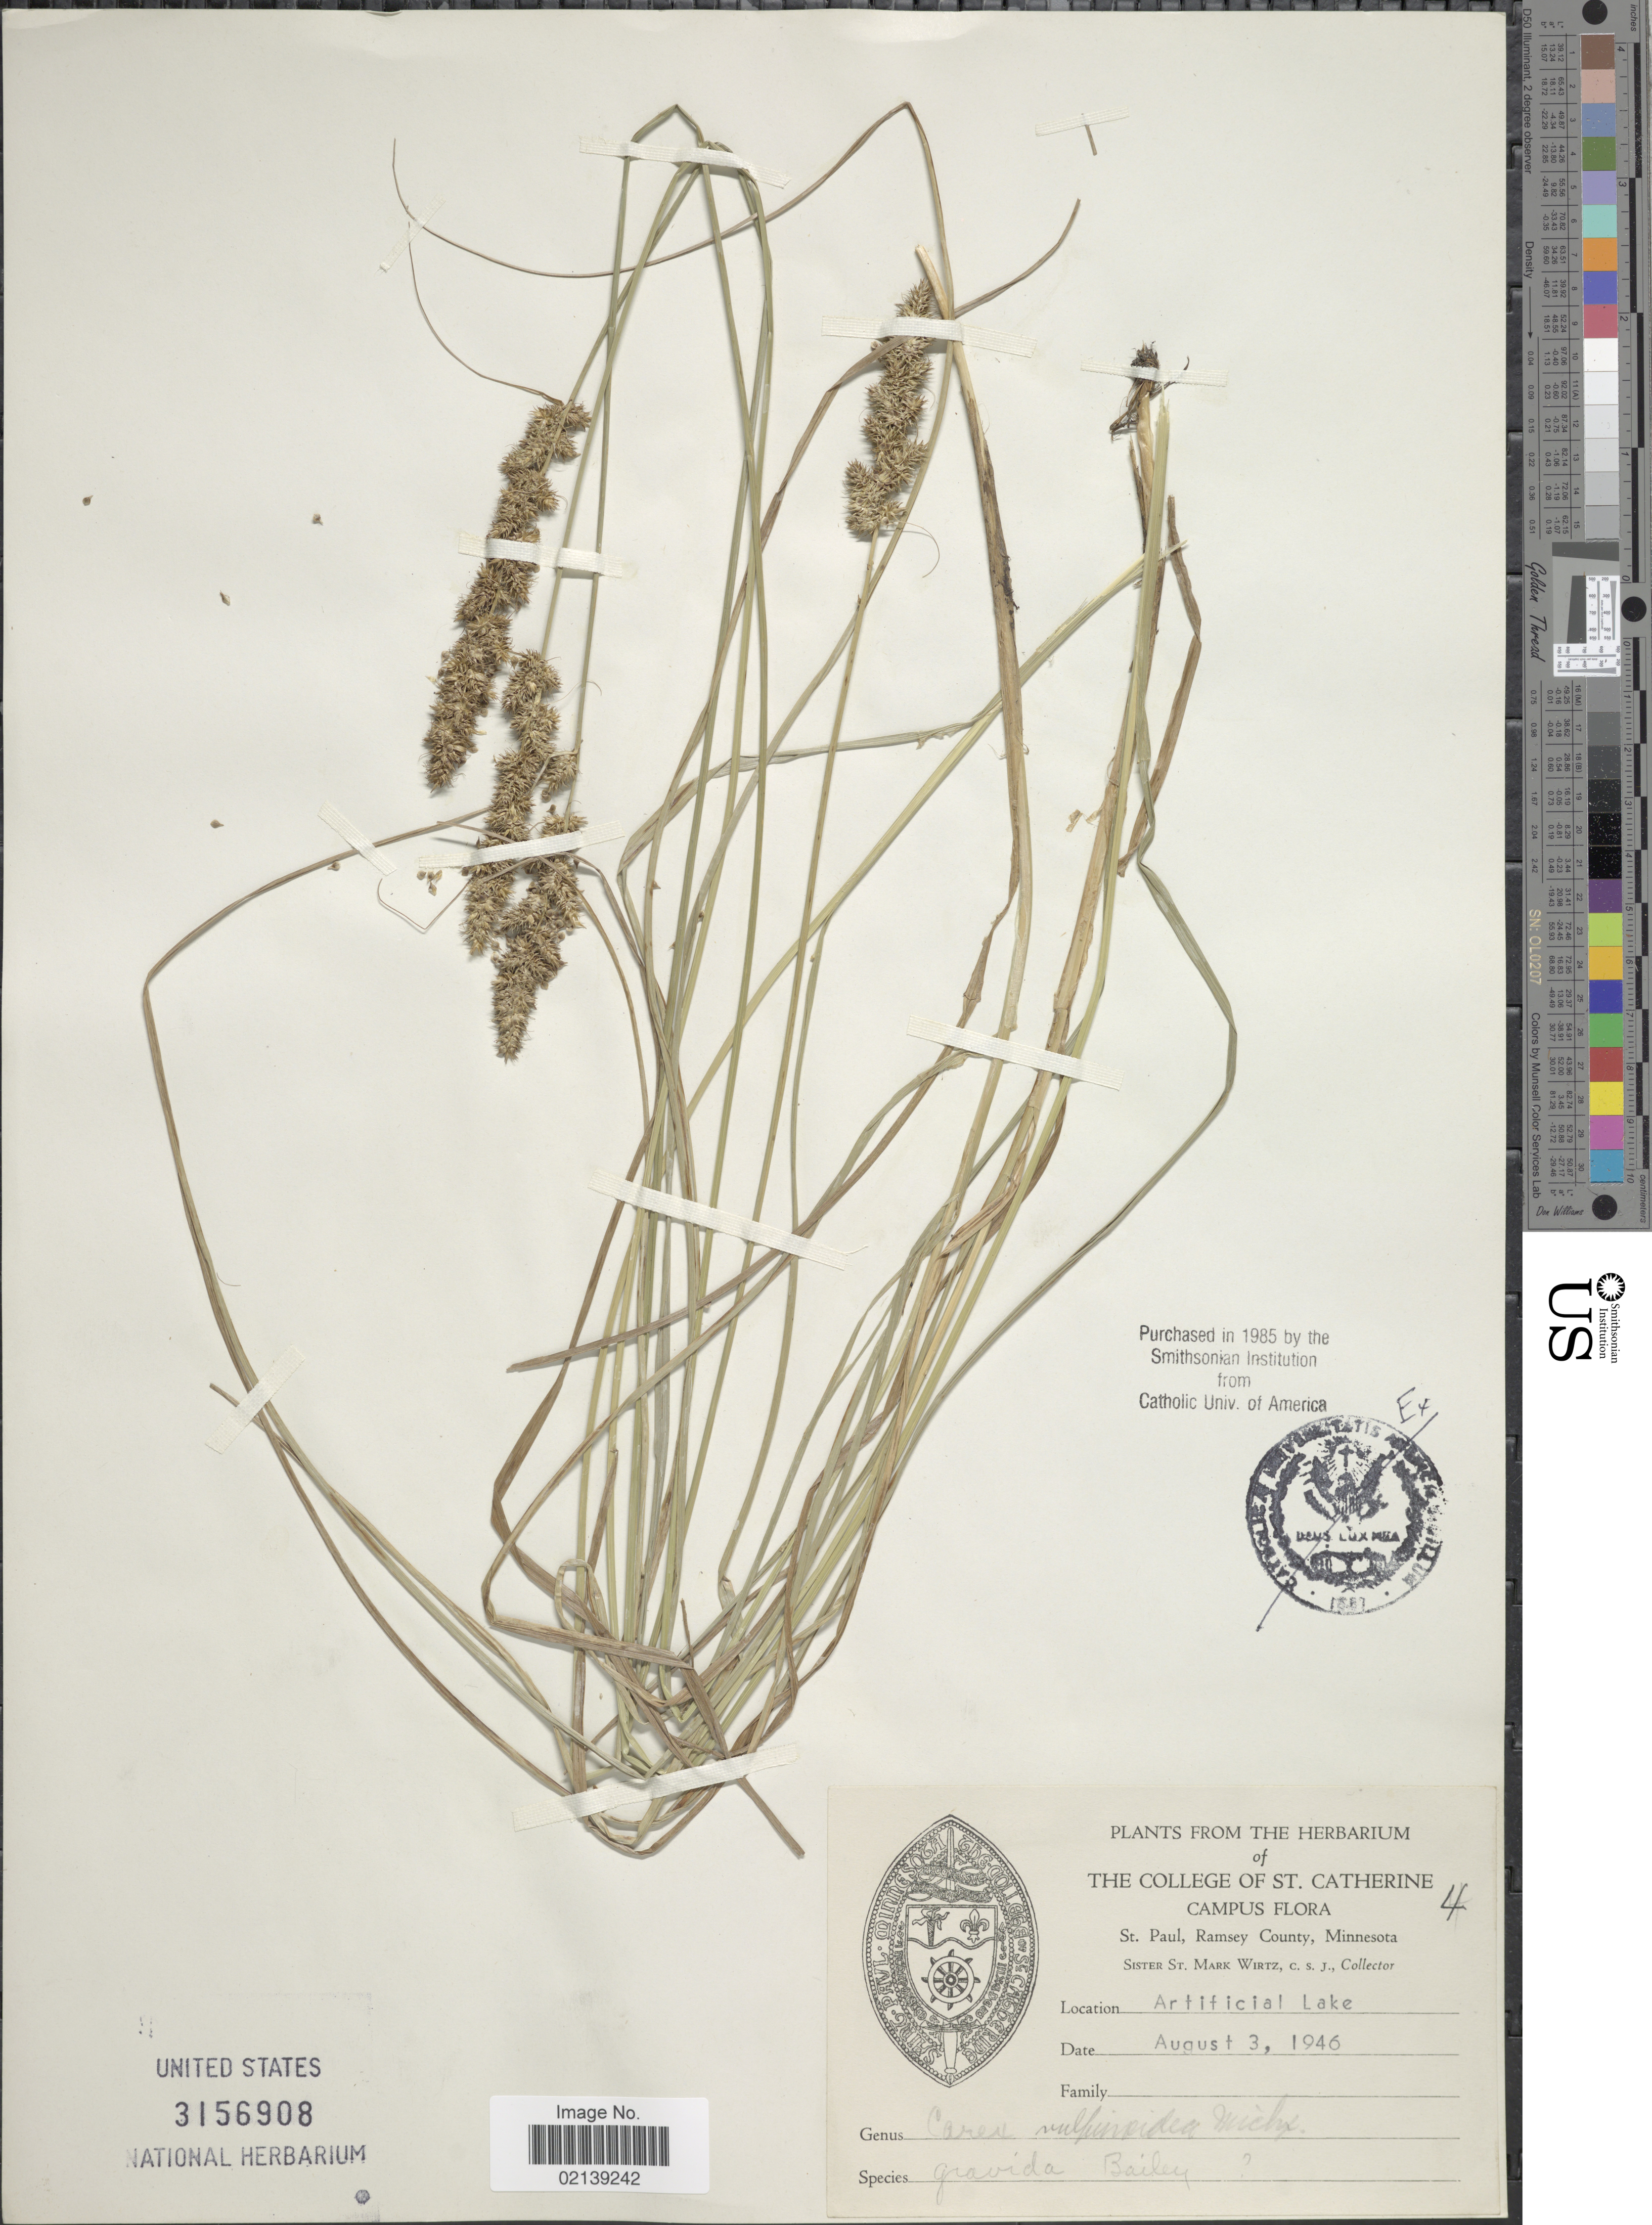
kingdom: Plantae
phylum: Tracheophyta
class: Liliopsida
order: Poales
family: Cyperaceae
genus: Carex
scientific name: Carex vulpinoidea Michx.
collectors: S. Wirtz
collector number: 4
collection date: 1946-04-03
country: United States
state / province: Minnesota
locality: St. Paul, Ramsey County, Artificial Lake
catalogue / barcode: US 3156908